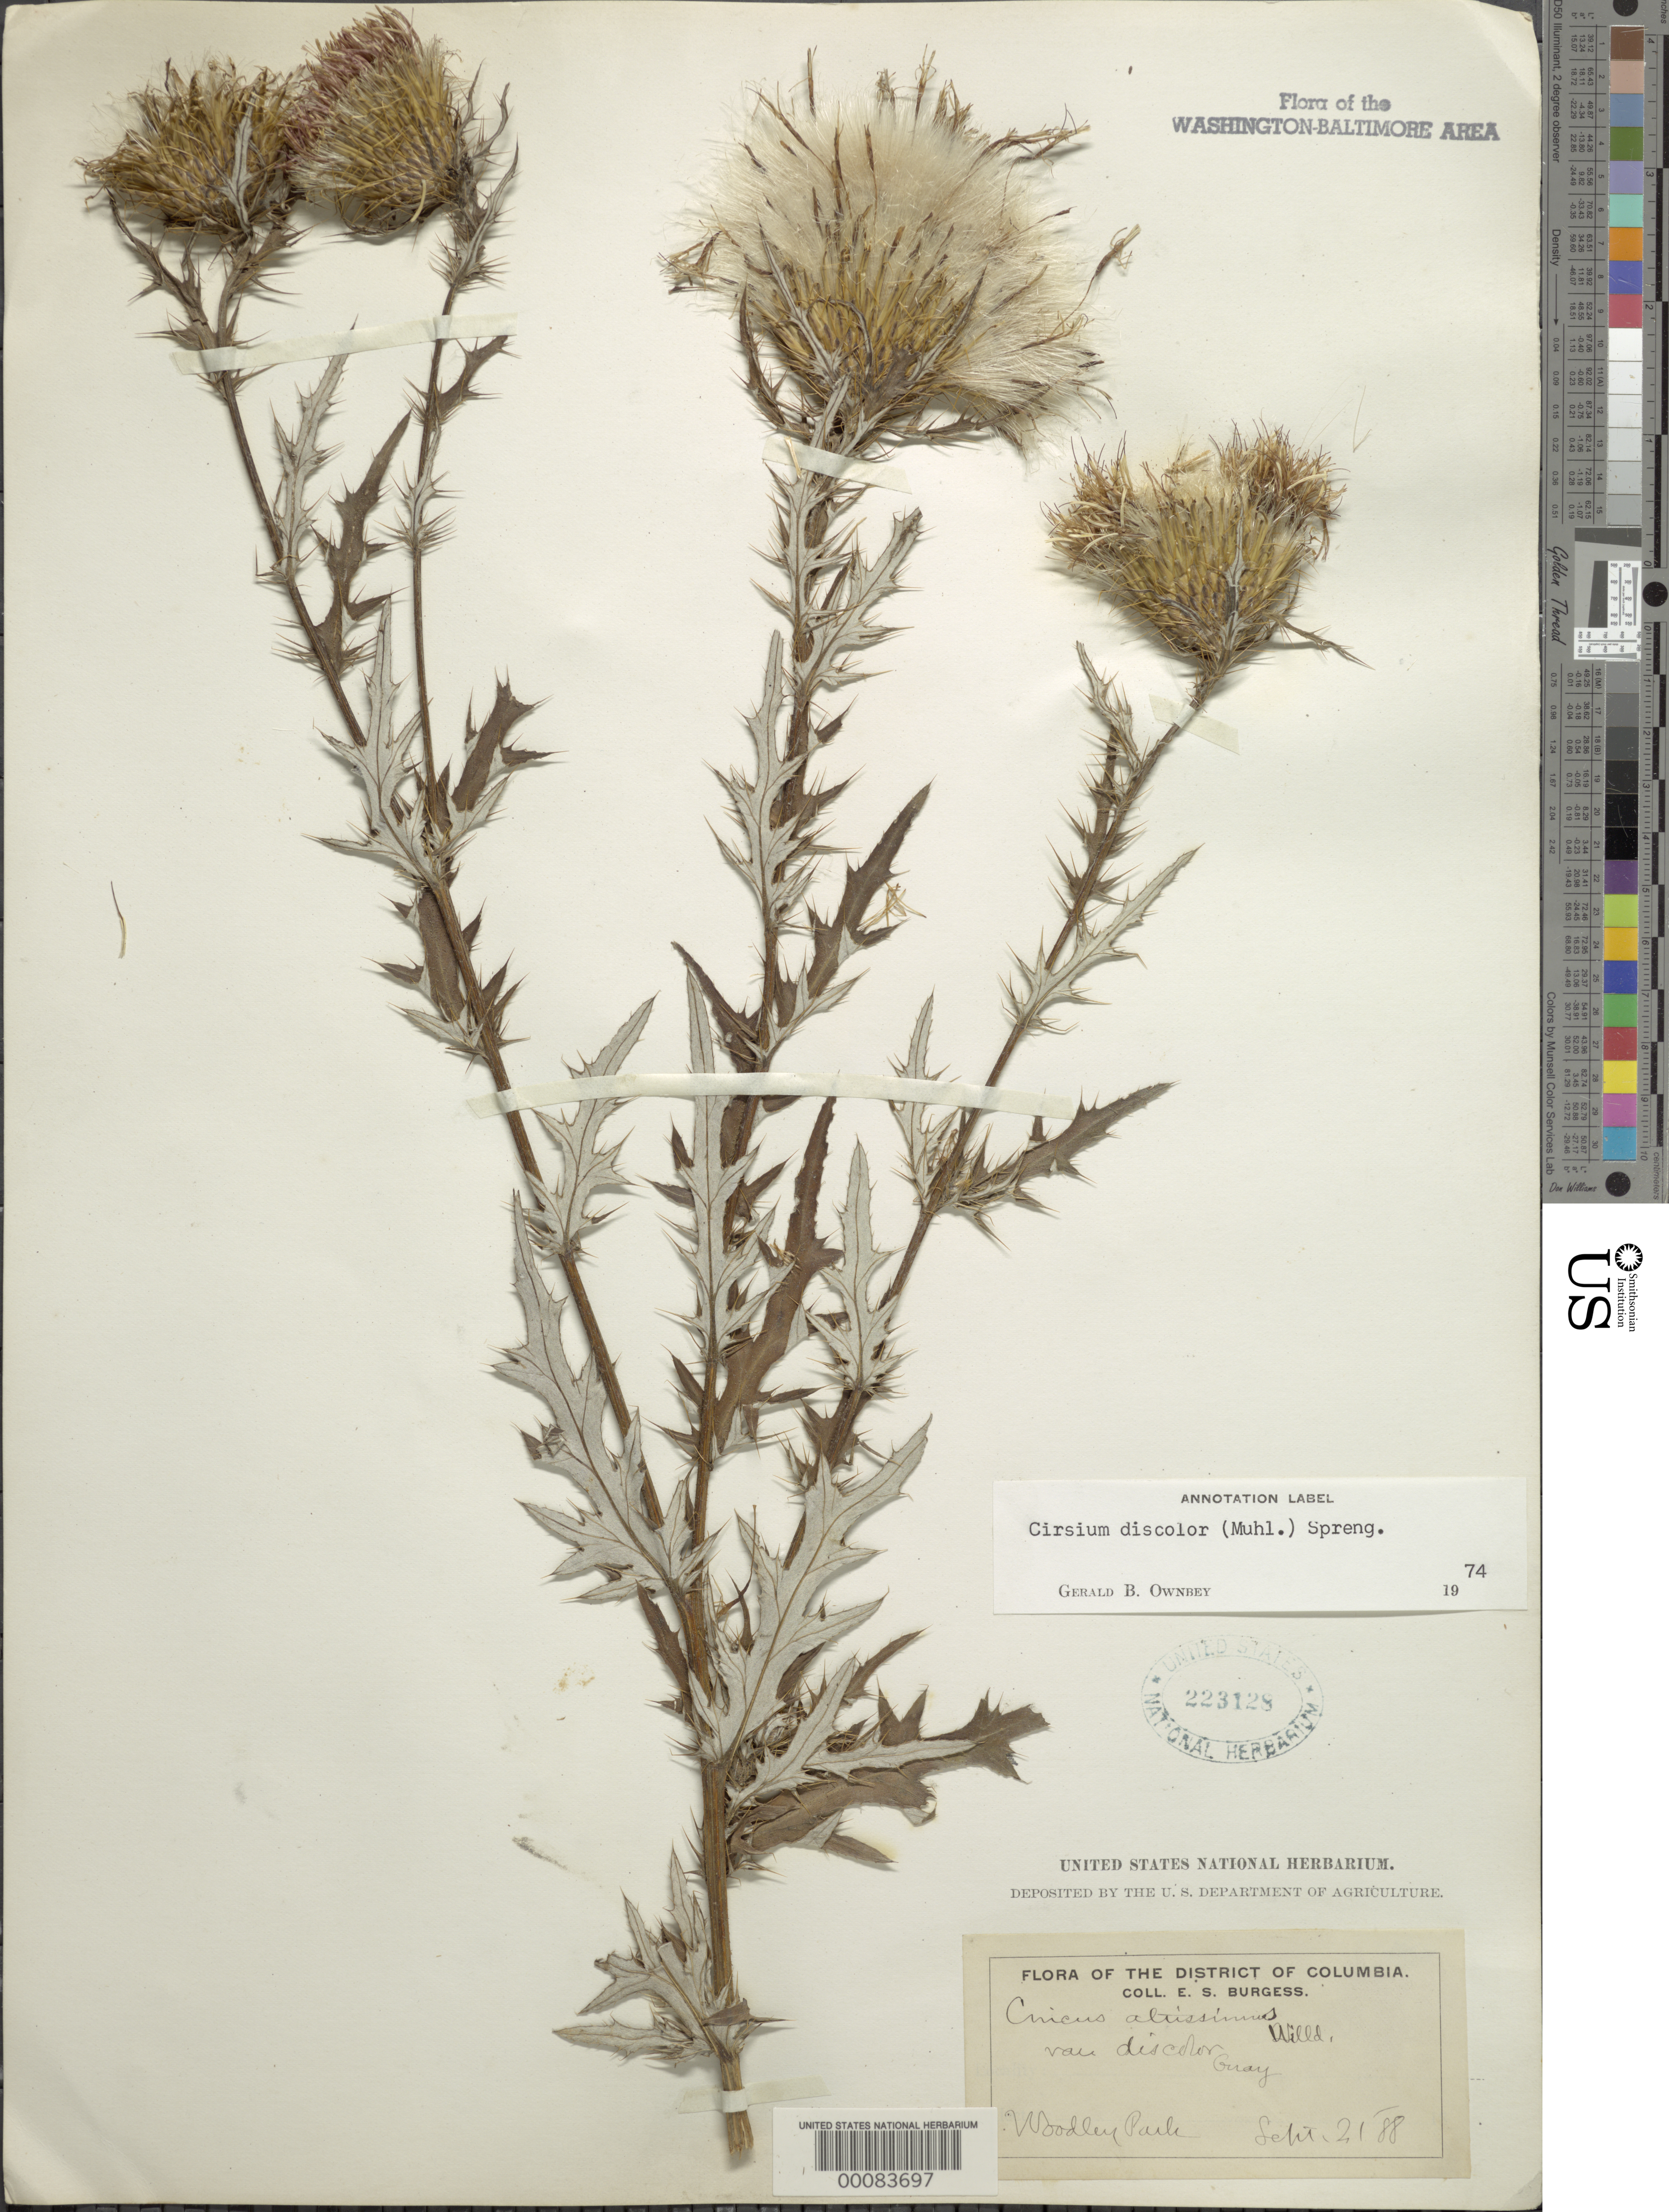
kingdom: Plantae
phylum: Tracheophyta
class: Magnoliopsida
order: Asterales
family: Asteraceae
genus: Cirsium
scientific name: Cirsium discolor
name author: (Muhl. ex Willd.) Spreng.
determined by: Ownbey, G. B.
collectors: E. Burgess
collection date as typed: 02 Sep 1888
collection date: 1888-09-02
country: United States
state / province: District of Columbia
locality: Woodley Park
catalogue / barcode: US 223128